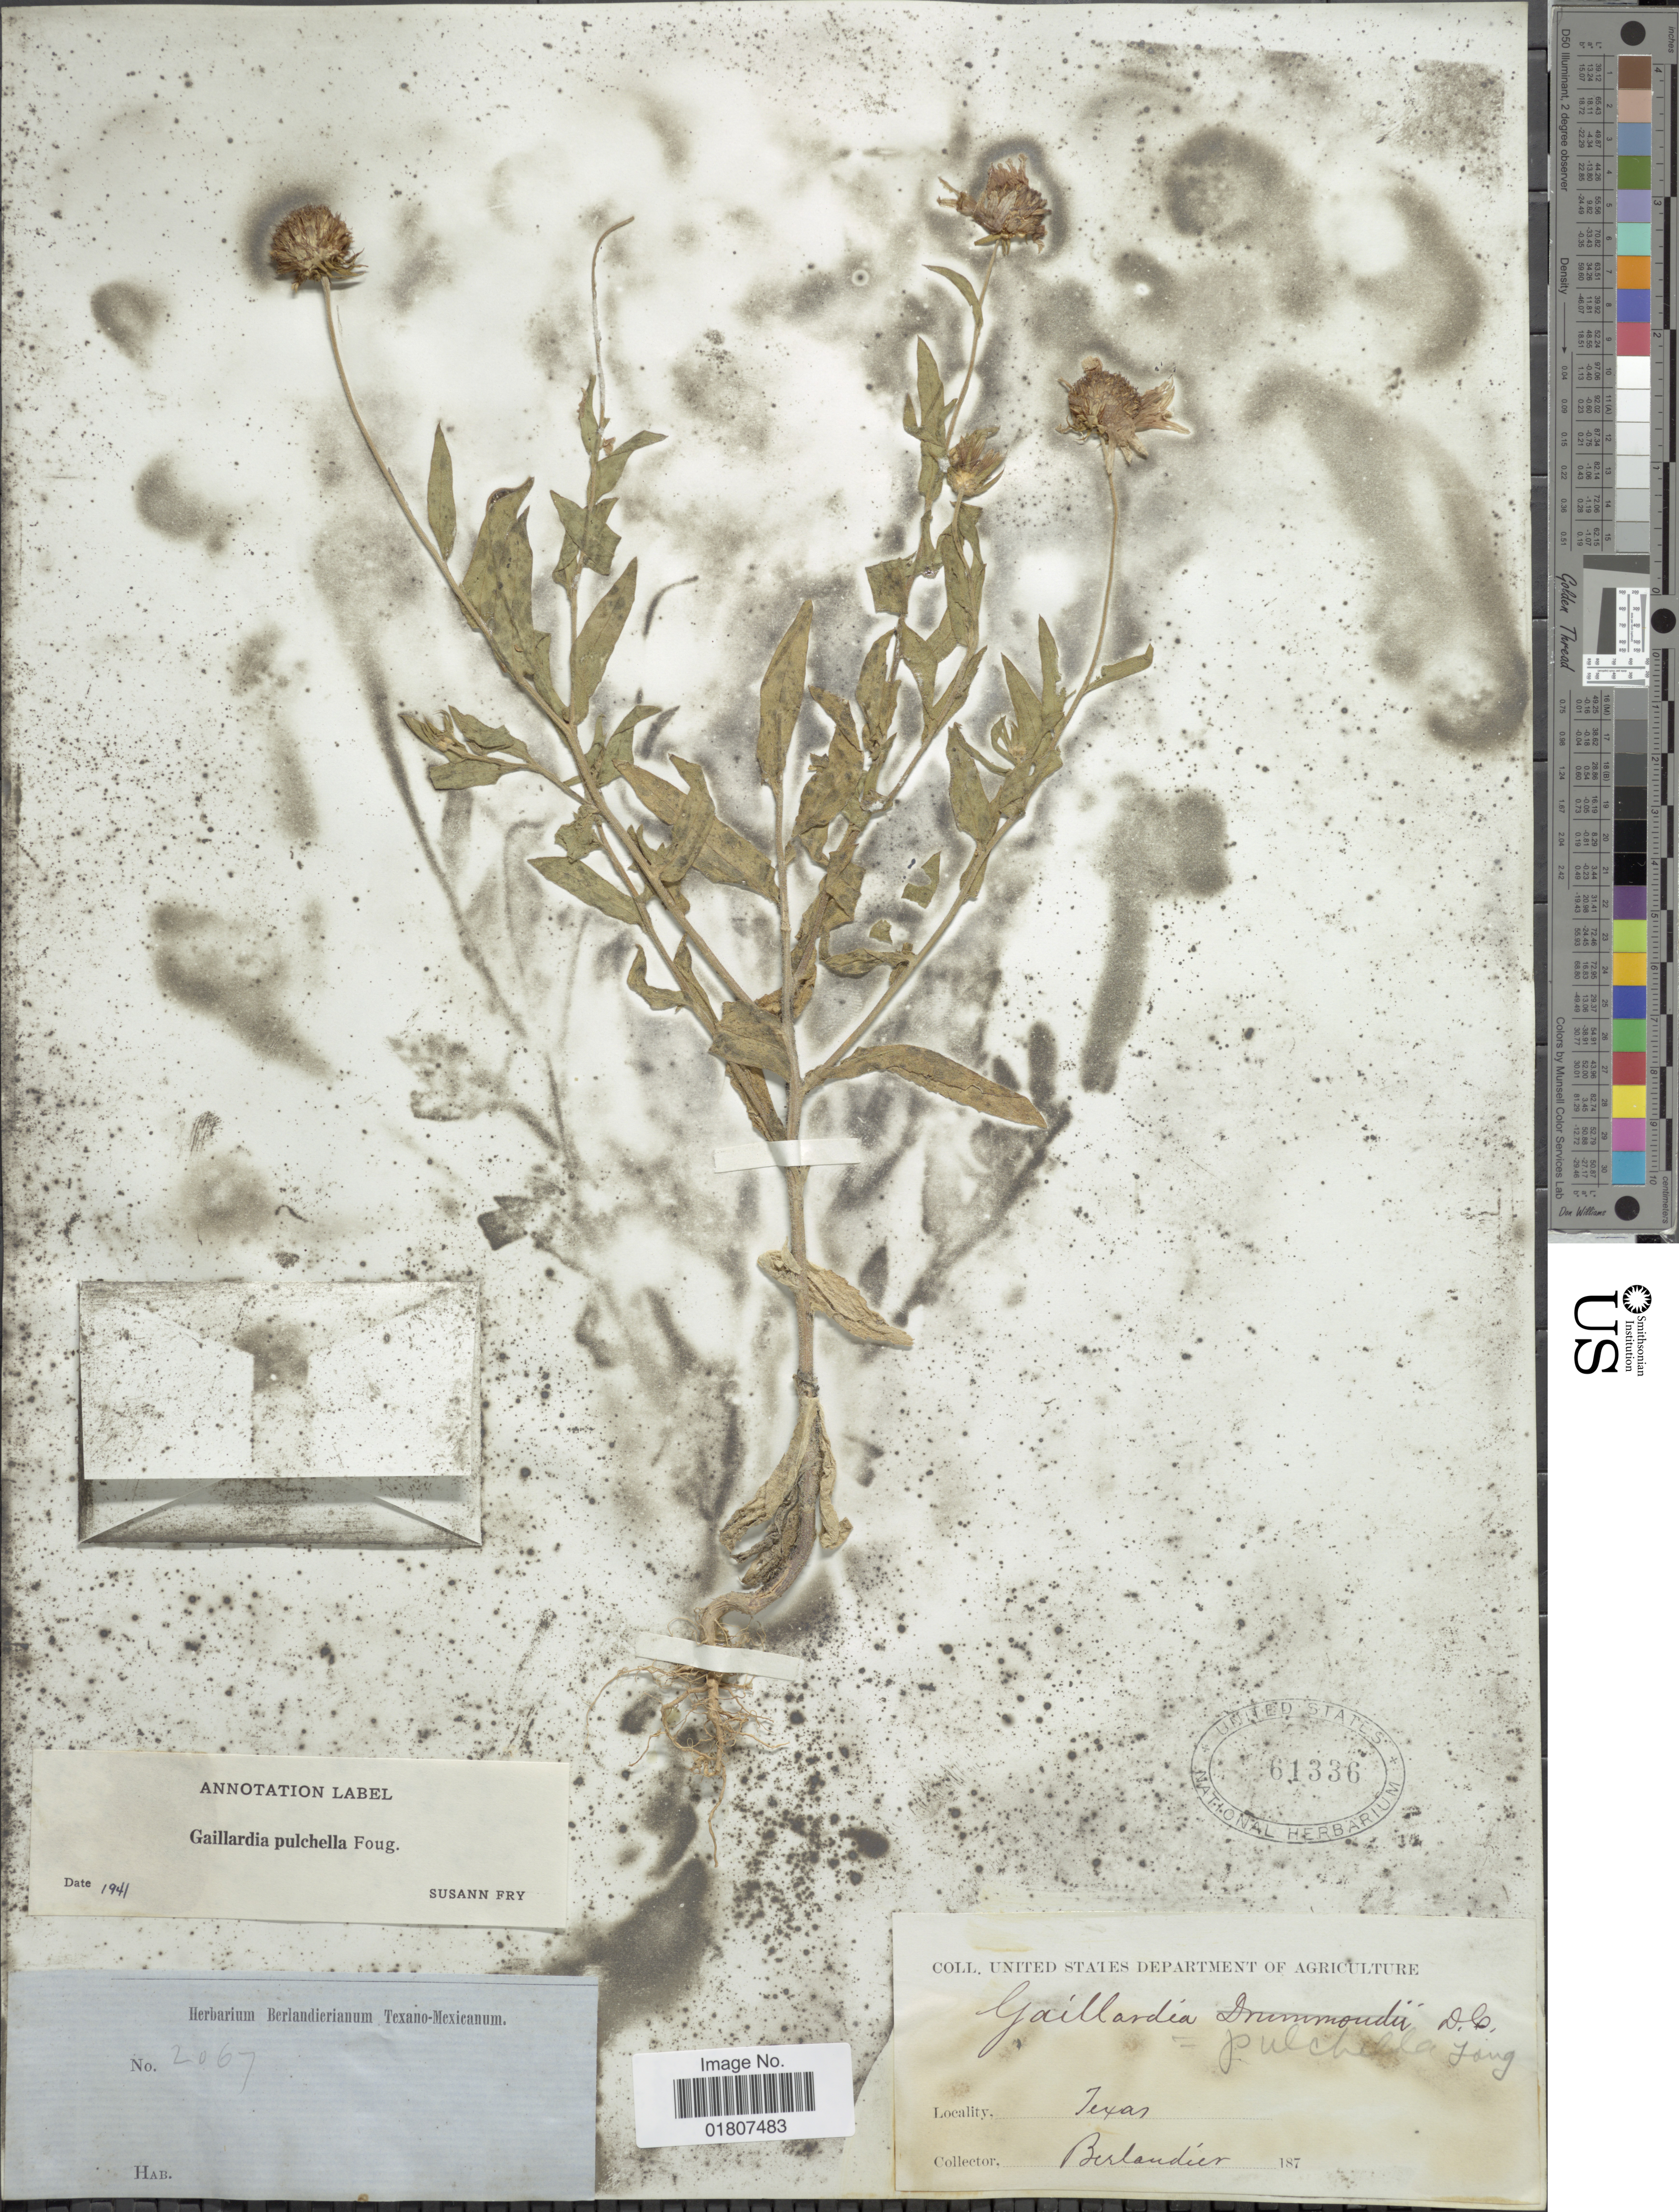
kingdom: Plantae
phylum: Tracheophyta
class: Magnoliopsida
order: Asterales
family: Asteraceae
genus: Gaillardia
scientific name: Gaillardia pulchella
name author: Foug.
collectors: J. L. Berlandier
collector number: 2067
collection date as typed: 187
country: United States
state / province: Texas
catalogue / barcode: US 61336